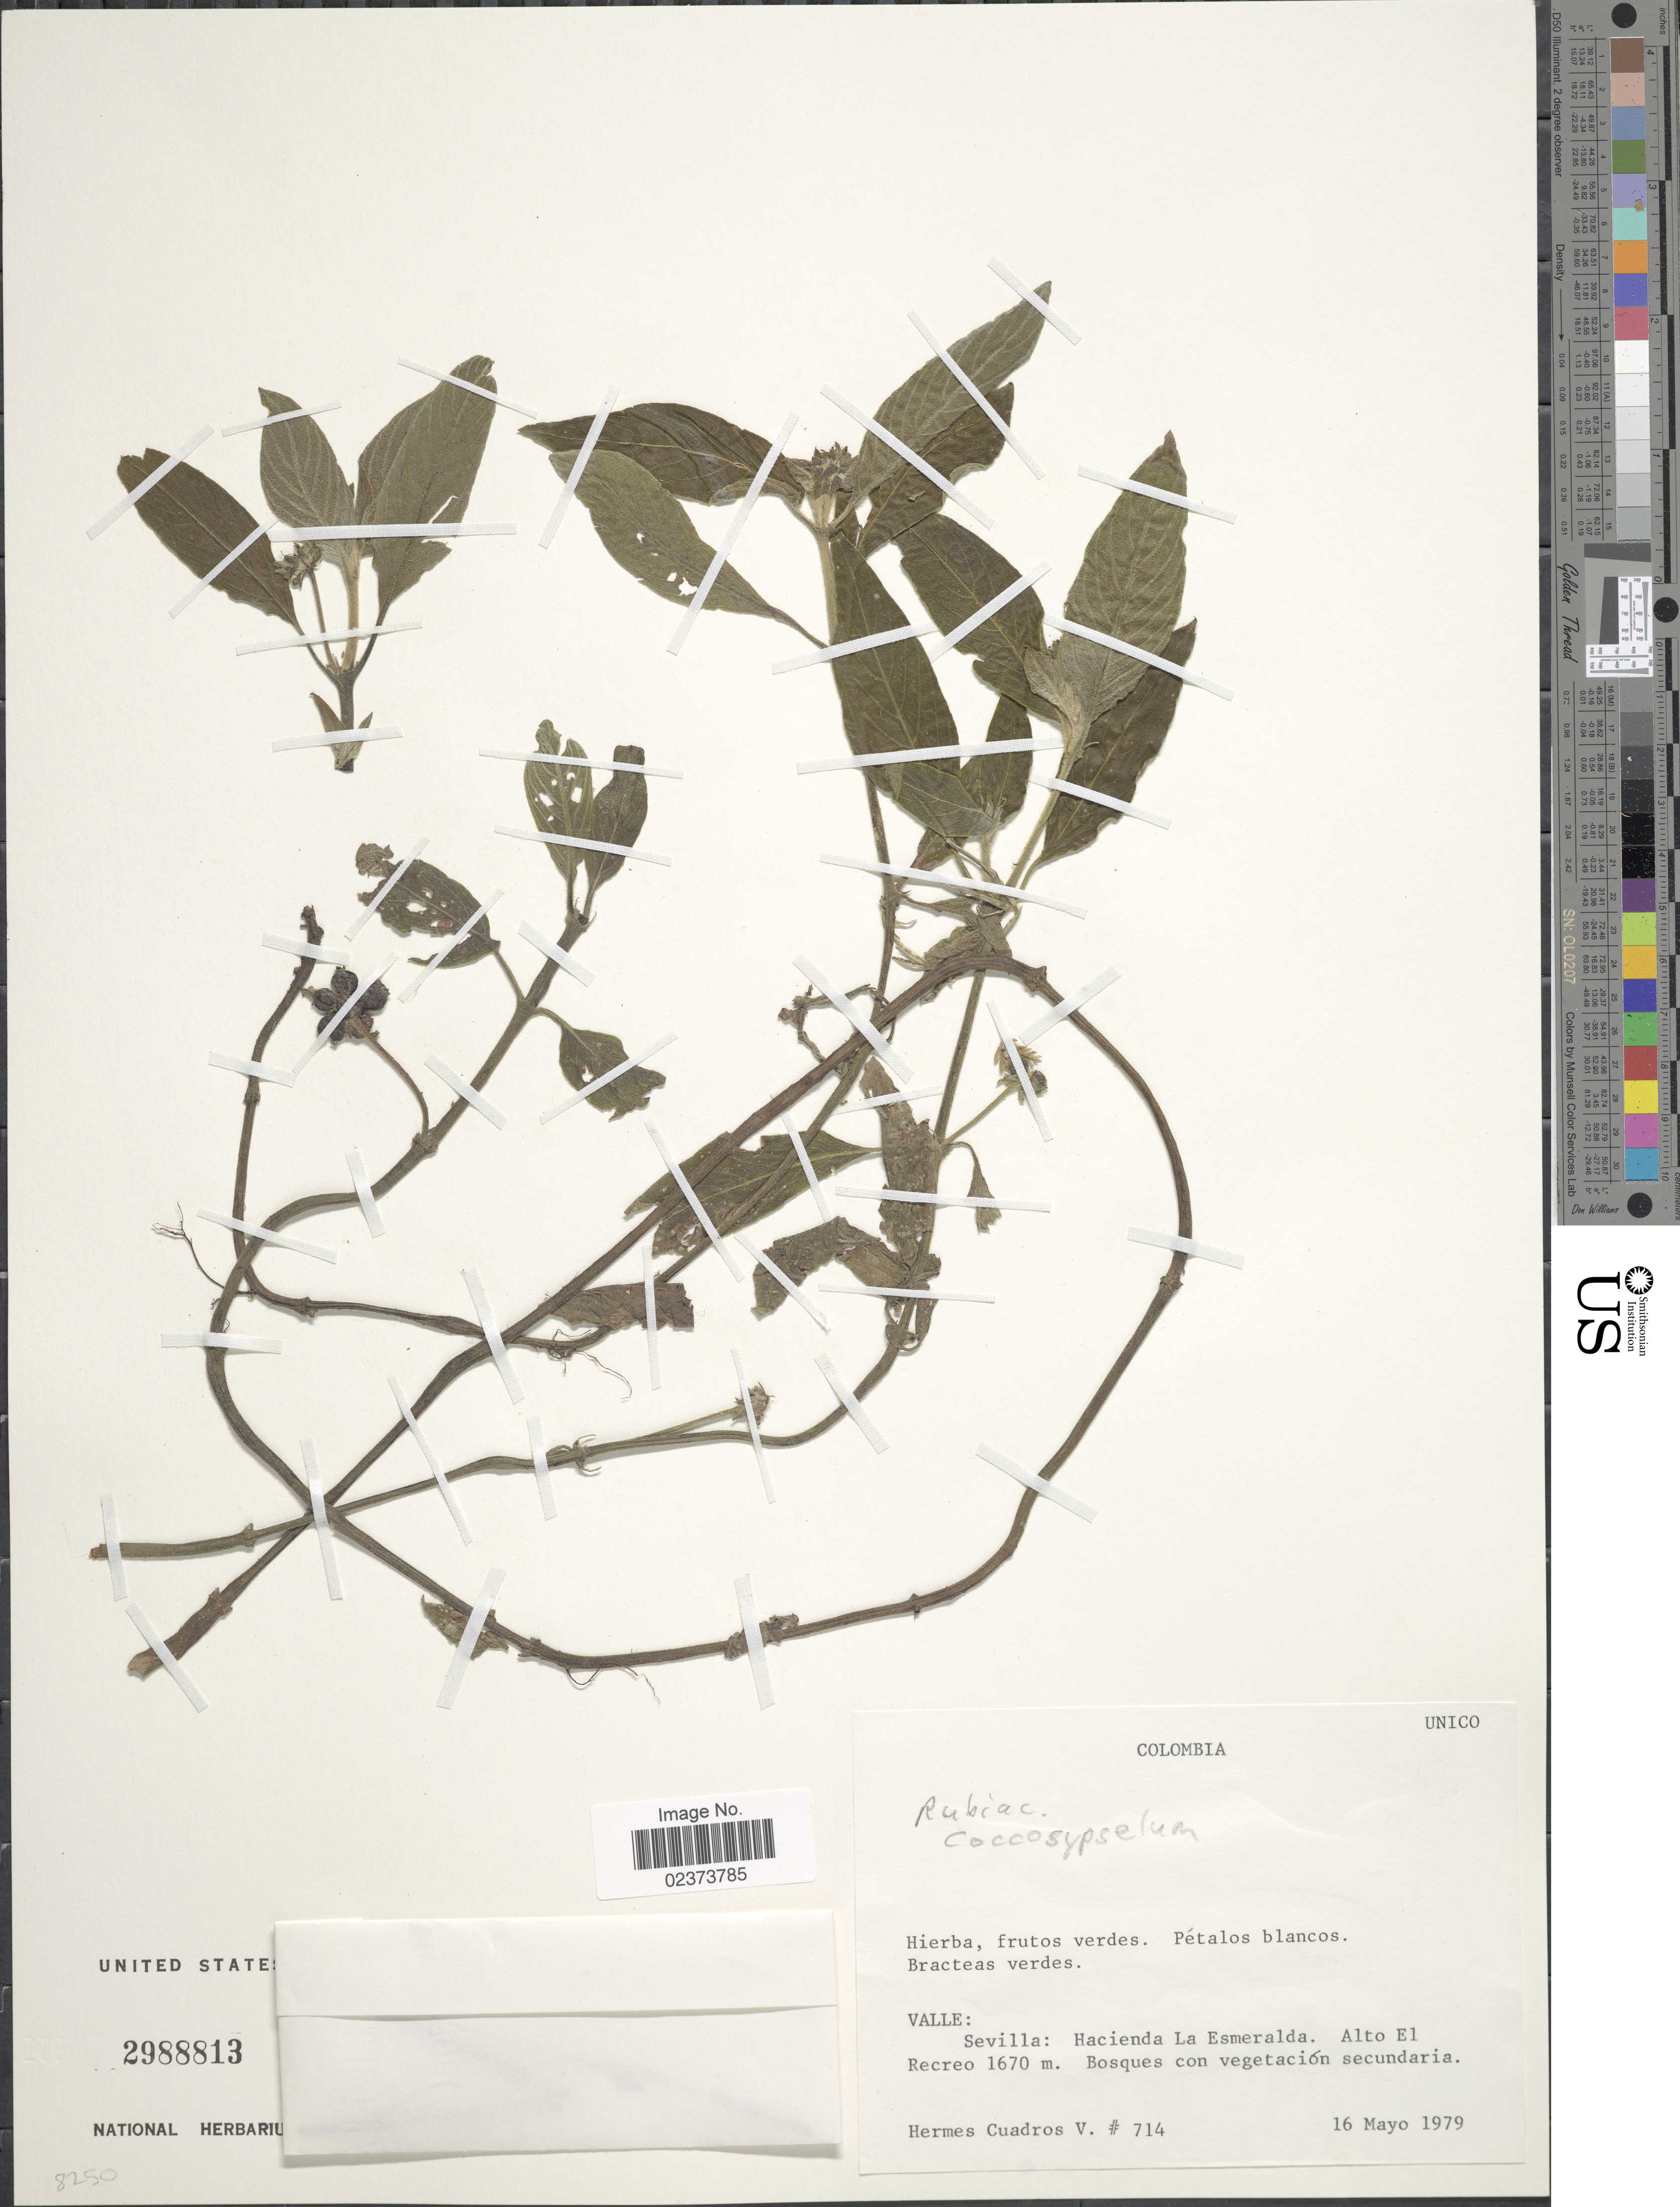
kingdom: Plantae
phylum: Tracheophyta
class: Magnoliopsida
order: Gentianales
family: Rubiaceae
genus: Coccocypselum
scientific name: Coccocypselum sp.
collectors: H. Cuadros V.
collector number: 714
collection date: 1979-05-16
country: Colombia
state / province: Valle del Cauca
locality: Valle: Sevilla: Hacienda La Esmeralda, Alto El Recreo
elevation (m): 1670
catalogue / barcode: US 2988813